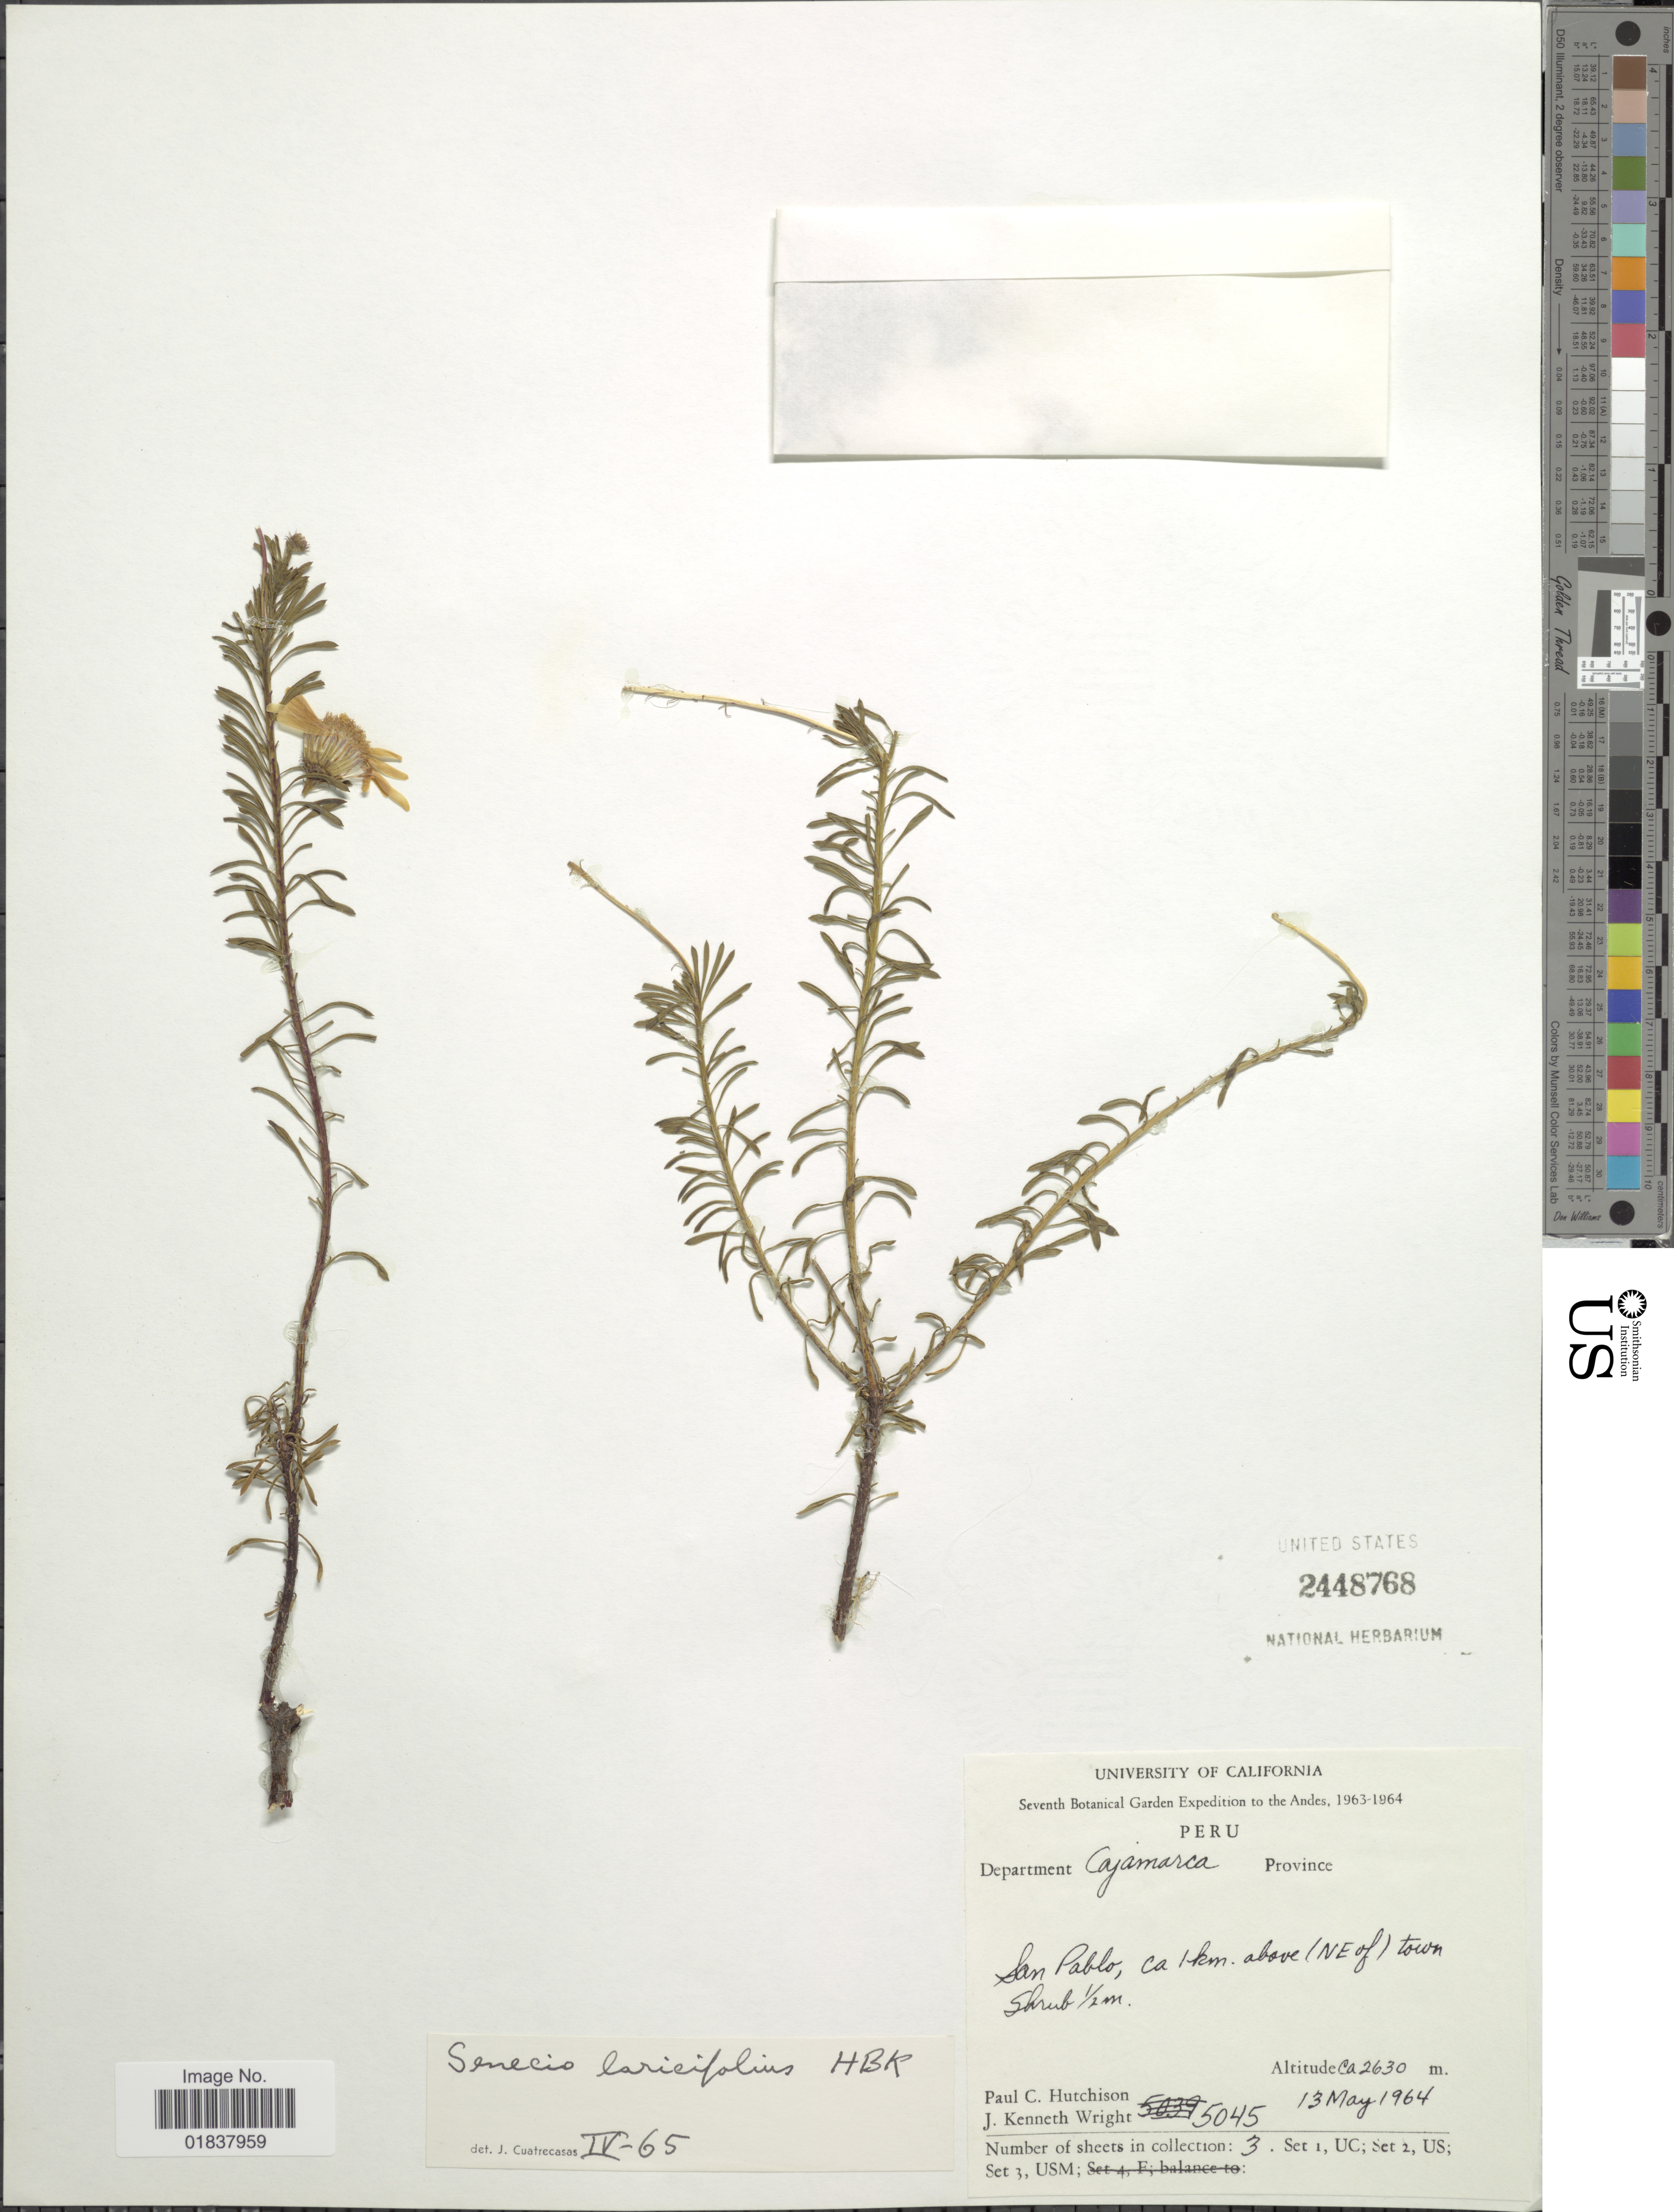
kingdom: Plantae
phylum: Tracheophyta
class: Magnoliopsida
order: Asterales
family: Asteraceae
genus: Senecio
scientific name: Senecio laricifolius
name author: Kunth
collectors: P. C. Hutchison & J. K. Wright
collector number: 5045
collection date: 1964-05-13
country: Peru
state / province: Cajamarca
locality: San Pablo, ca 1 km above (NE of) town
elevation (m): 2630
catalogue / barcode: US 2448768